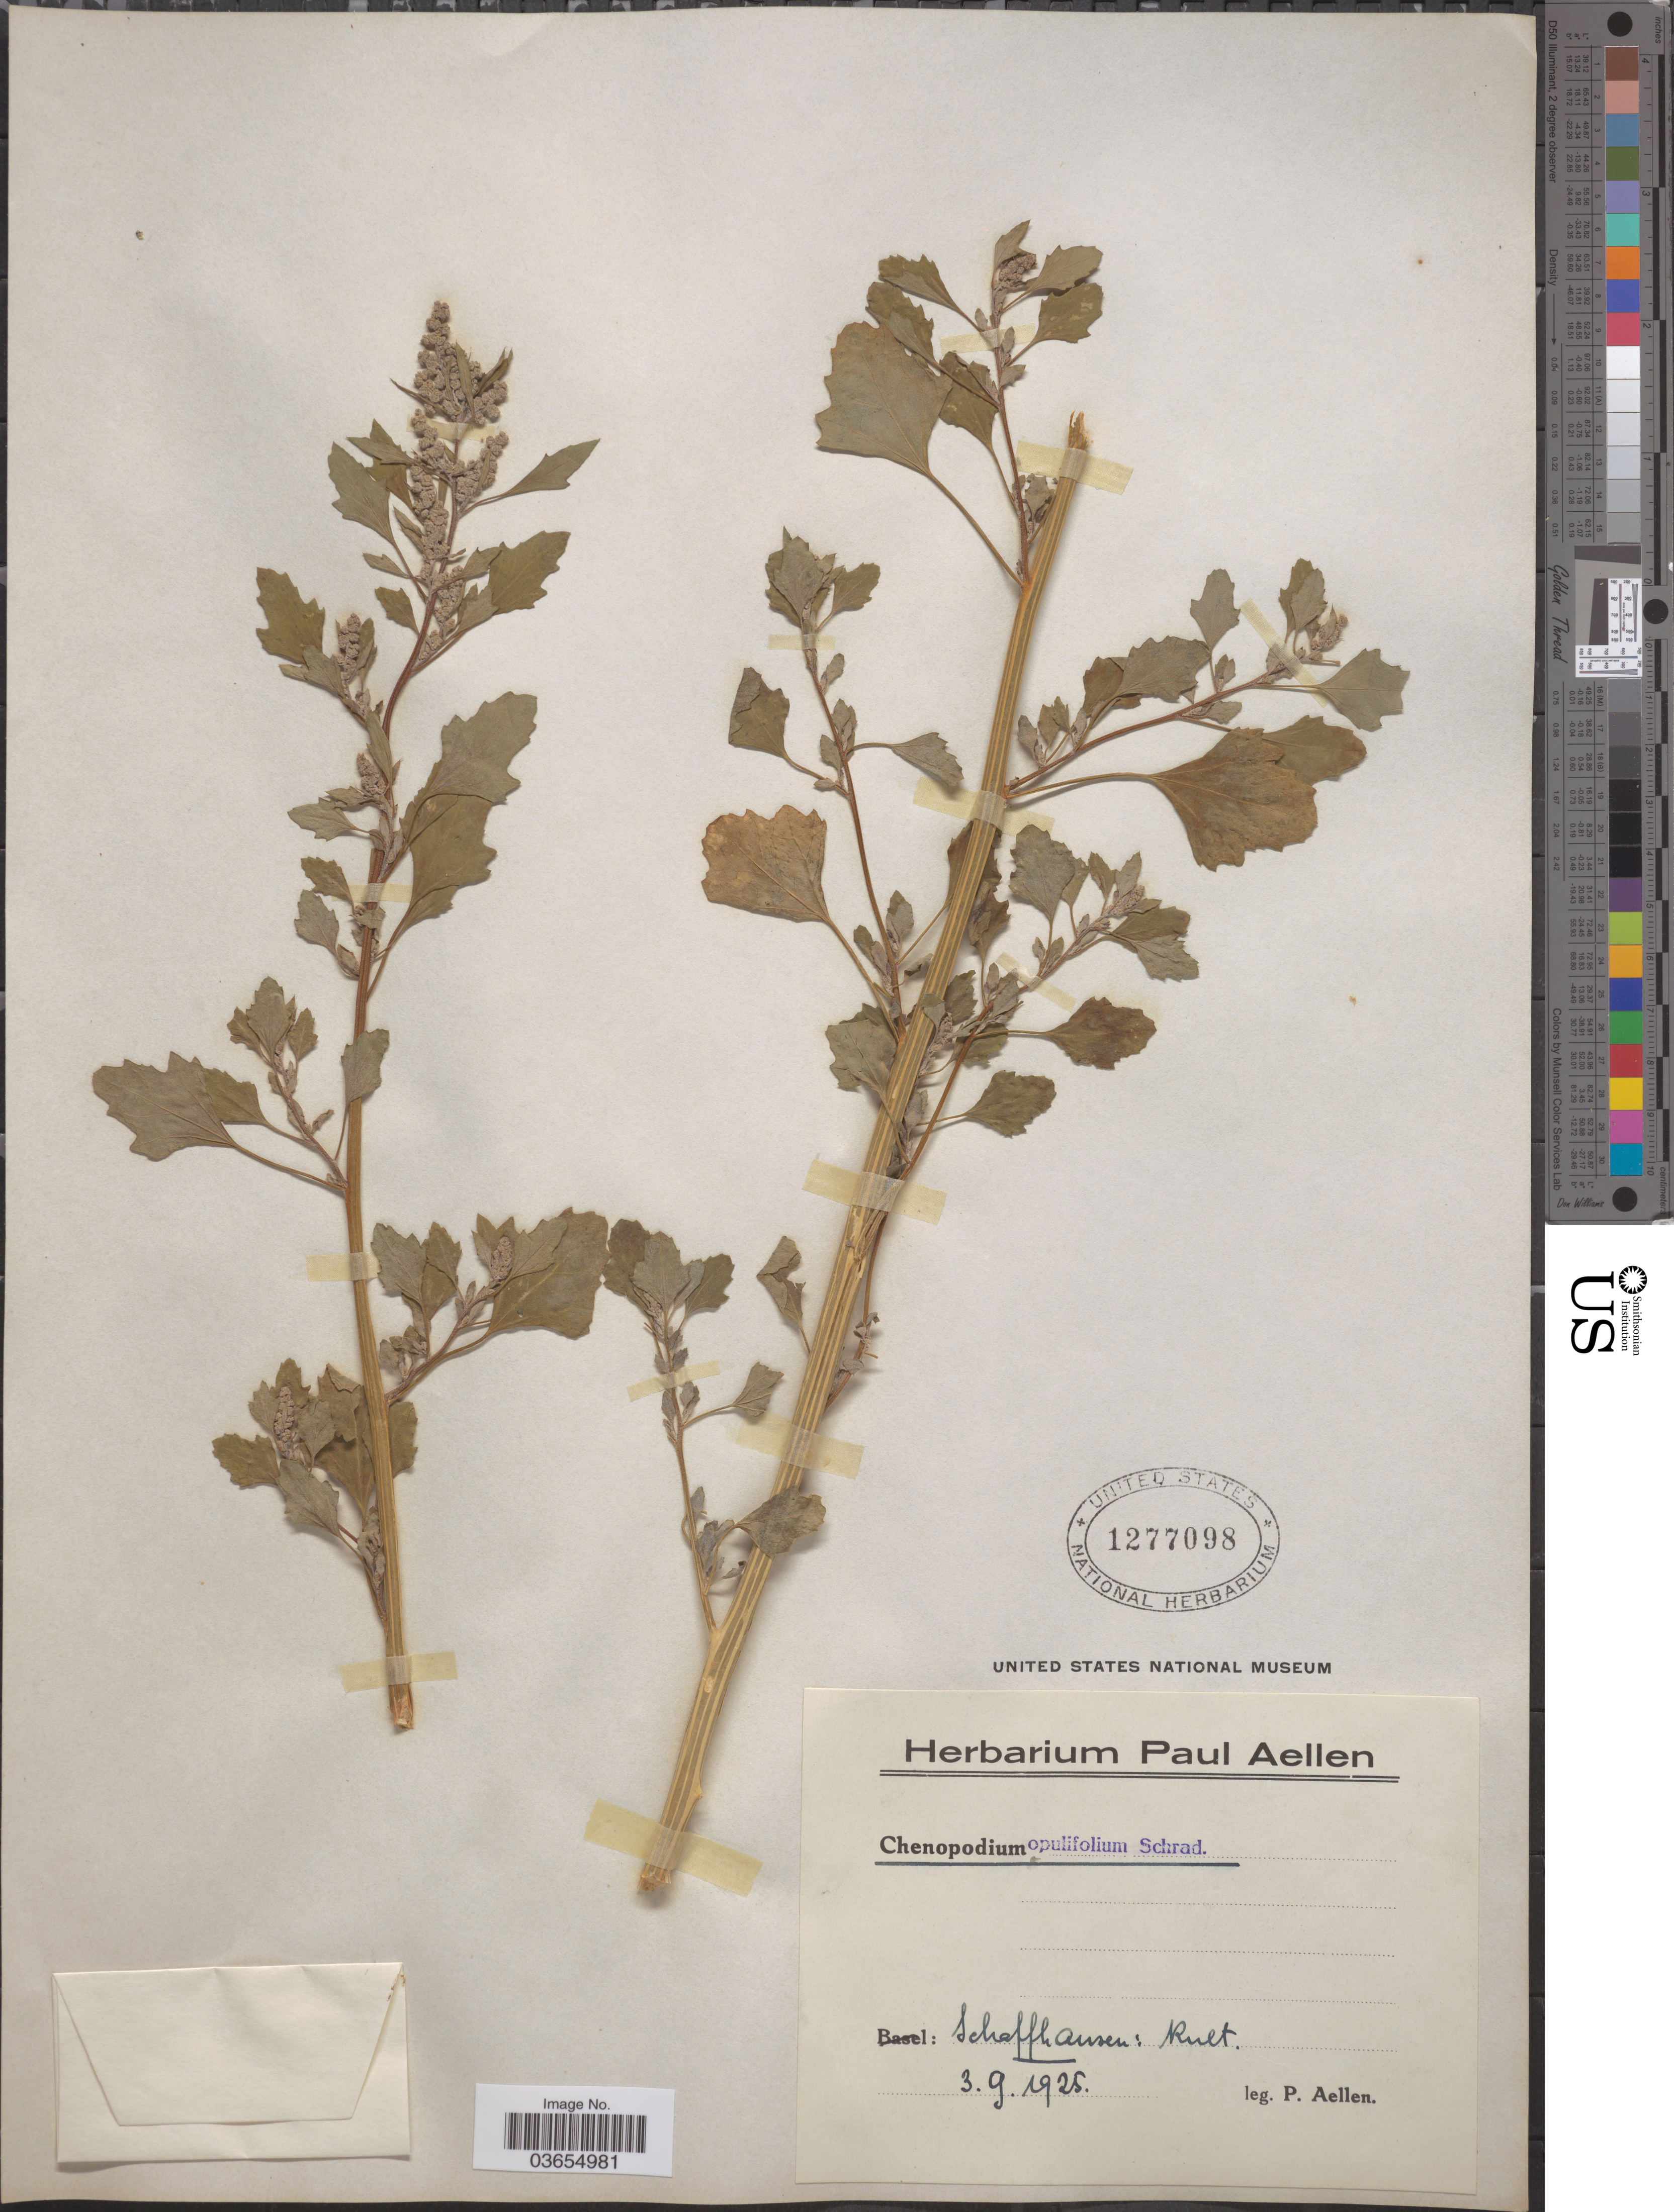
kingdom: Plantae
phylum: Tracheophyta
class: Magnoliopsida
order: Caryophyllales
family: Amaranthaceae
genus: Chenopodium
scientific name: Chenopodium opulifolium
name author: Schrad. ex W.D.J. Koch & Ziz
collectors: P. Aellen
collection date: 1925-09-03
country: Switzerland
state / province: Schaffhausen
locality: Kult.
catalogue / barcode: US 1277098